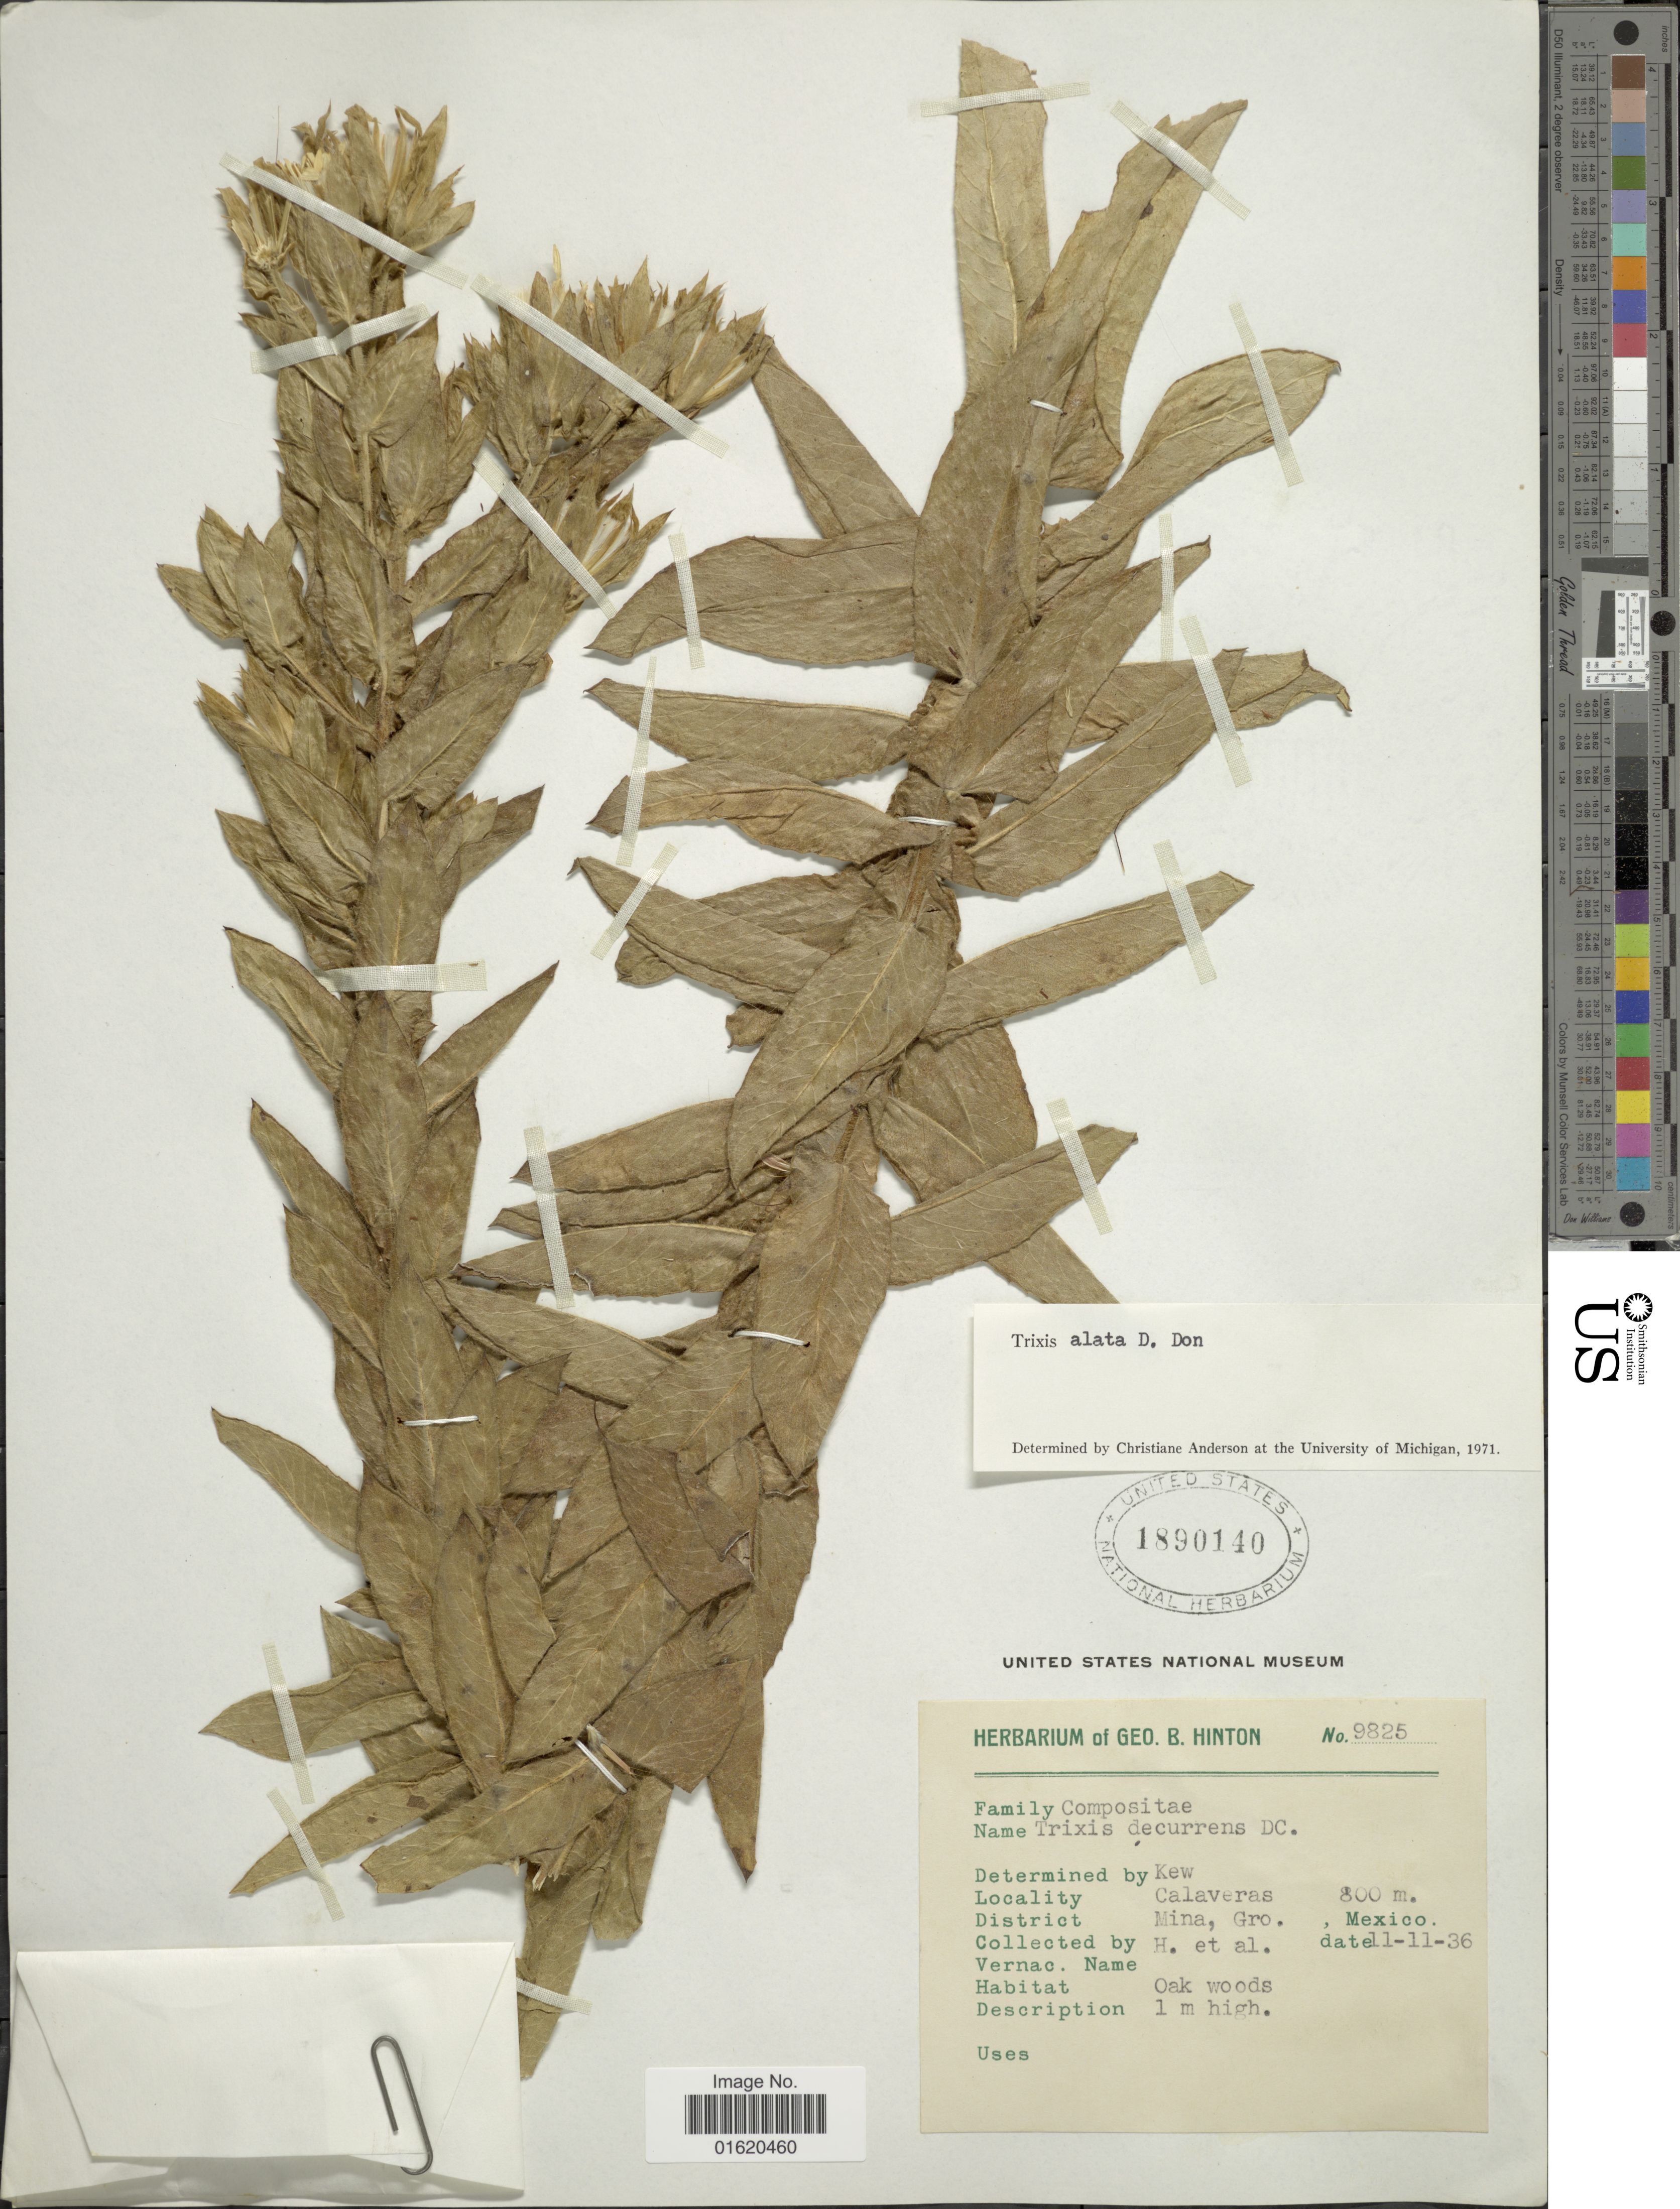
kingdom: Plantae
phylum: Tracheophyta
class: Magnoliopsida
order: Asterales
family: Asteraceae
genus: Trixis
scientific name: Trixis alata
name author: D. Don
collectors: G. B. Hinton & et al.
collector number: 9825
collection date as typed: Transcribed d/m/y: 11/11/36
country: Mexico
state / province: Guerrero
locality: Mina, Oak woods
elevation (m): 800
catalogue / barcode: US 1890140